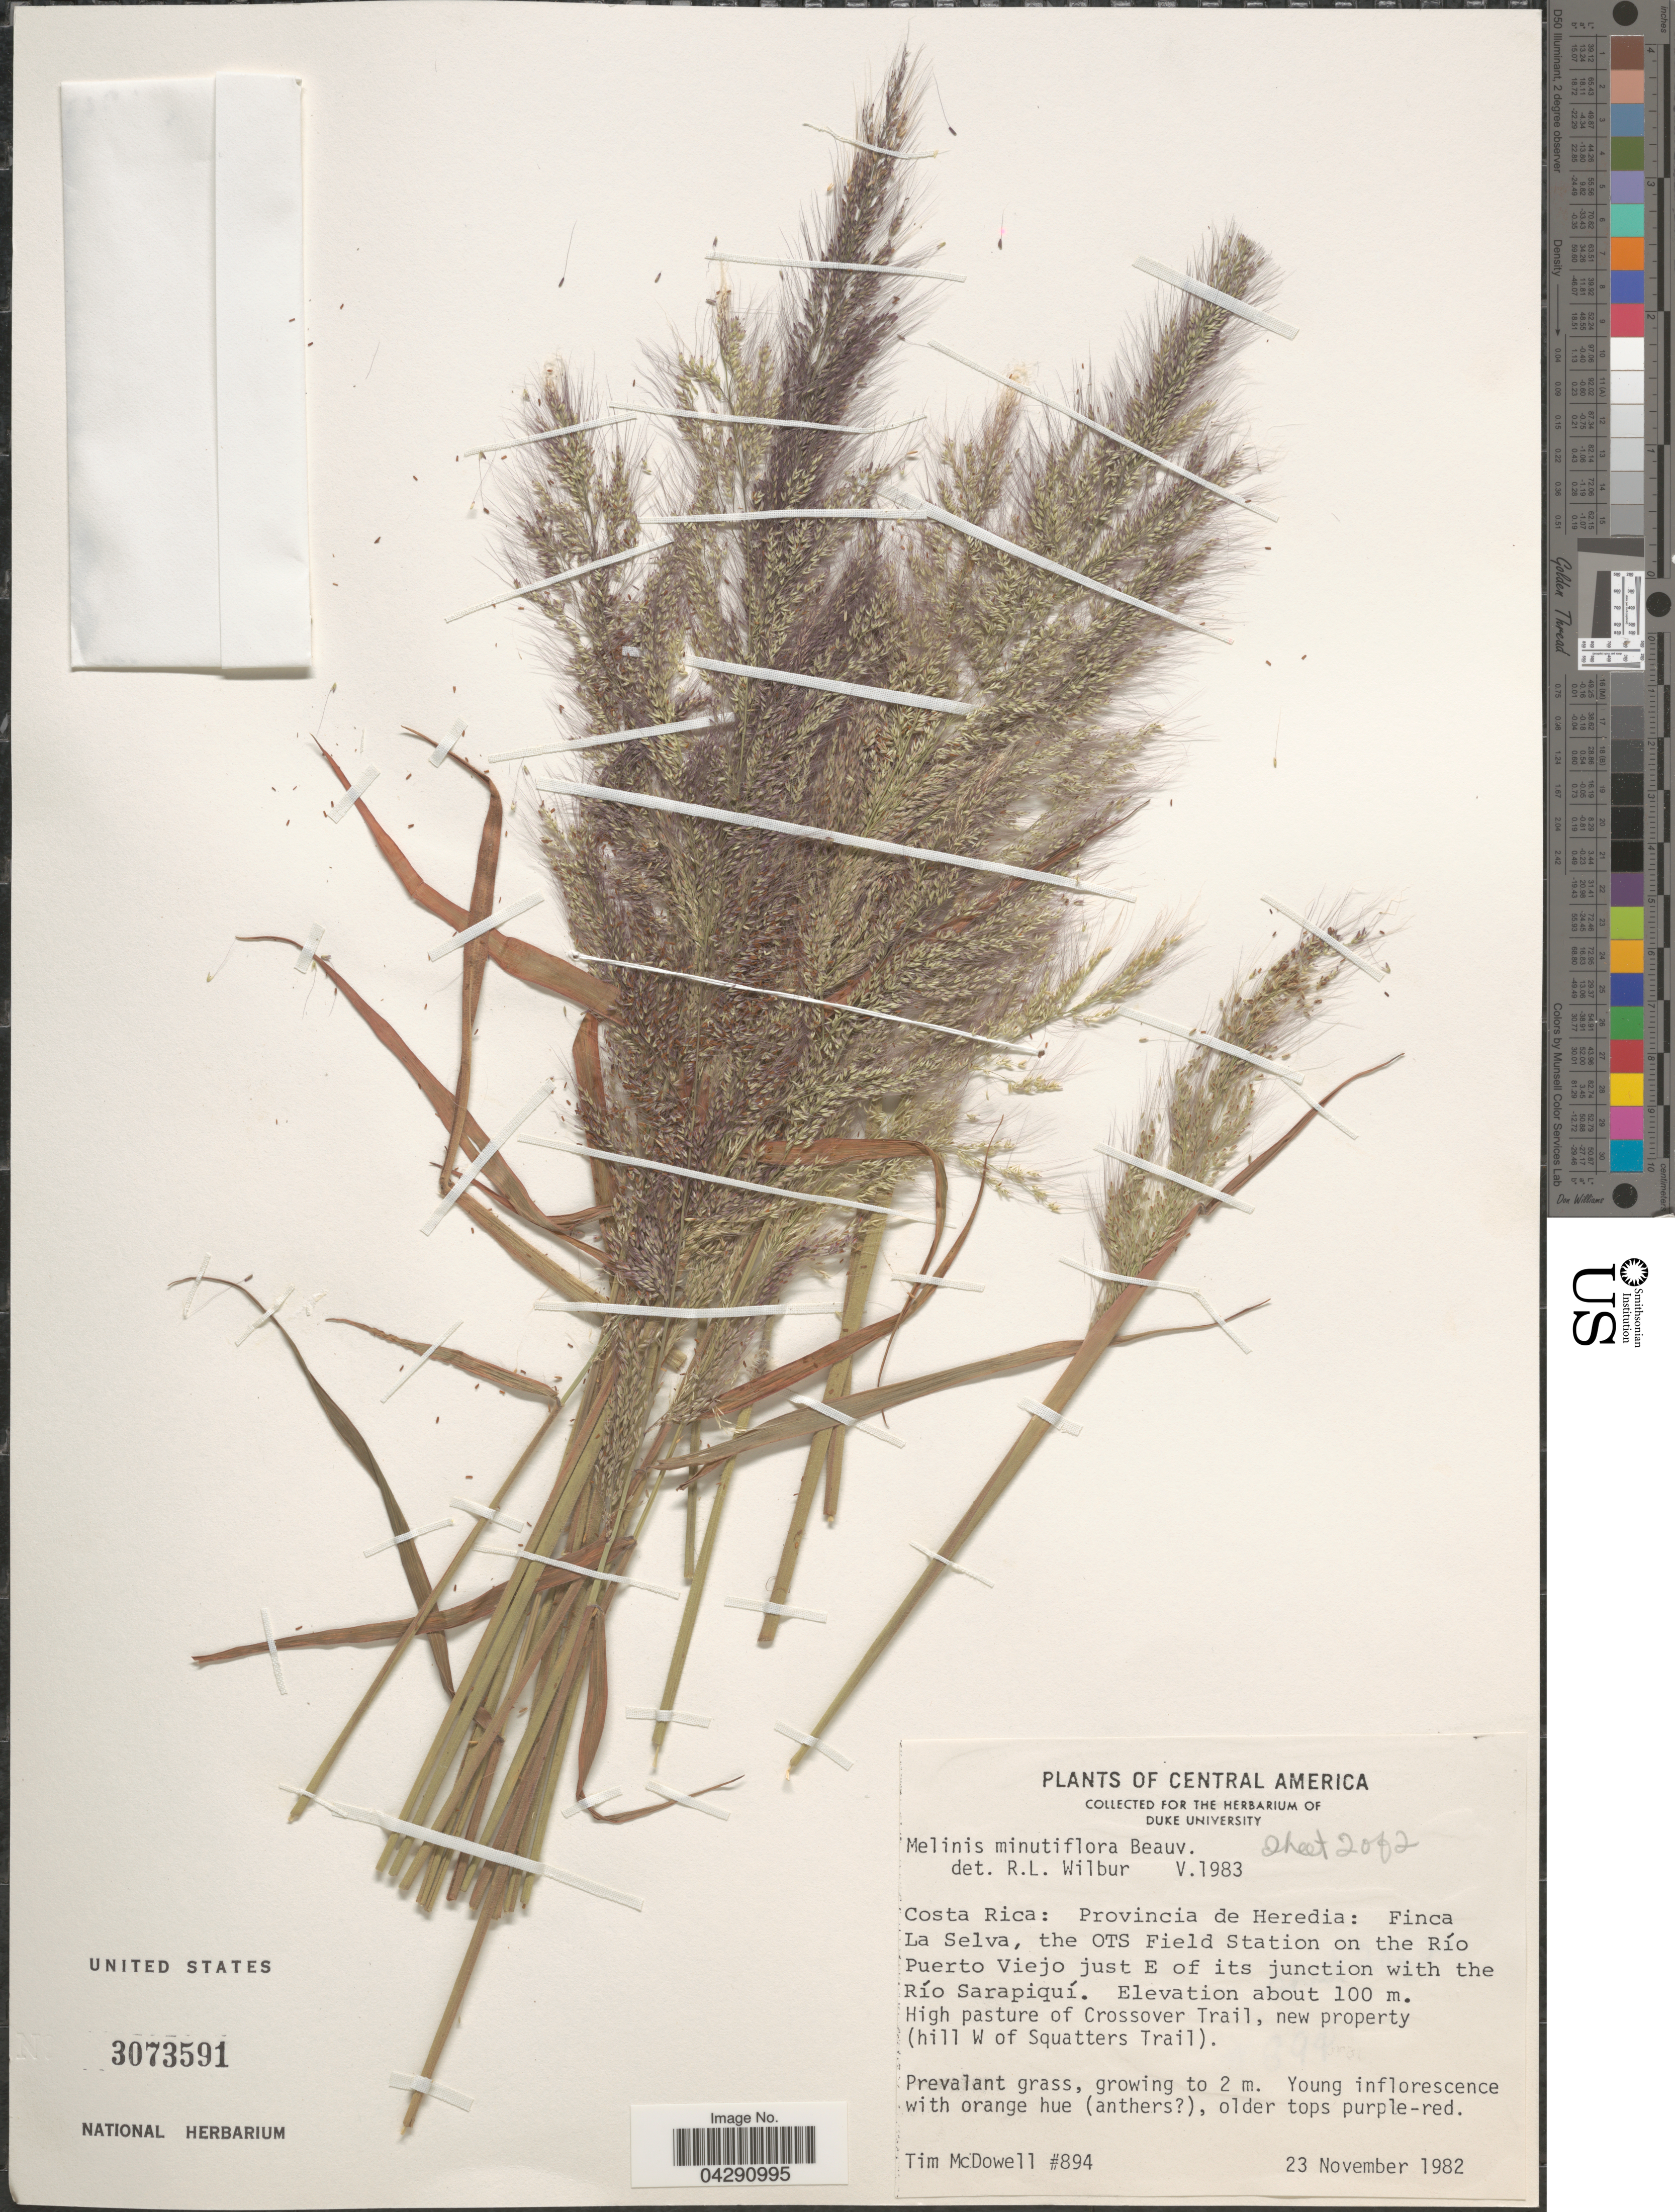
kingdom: Plantae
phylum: Tracheophyta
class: Liliopsida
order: Poales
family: Poaceae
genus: Melinis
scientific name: Melinis minutiflora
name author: P. Beauv.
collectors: T. McDowell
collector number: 894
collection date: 1982-11-23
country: Costa Rica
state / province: Heredia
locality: Finca La Selva, the OTS Field Station on the Río Puerto Viejo just E of its junction with the Río Sarapiquí. High pasture of Crossover Trail, new property (hill W of Squatters Trail).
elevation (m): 100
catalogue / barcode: US 3073591